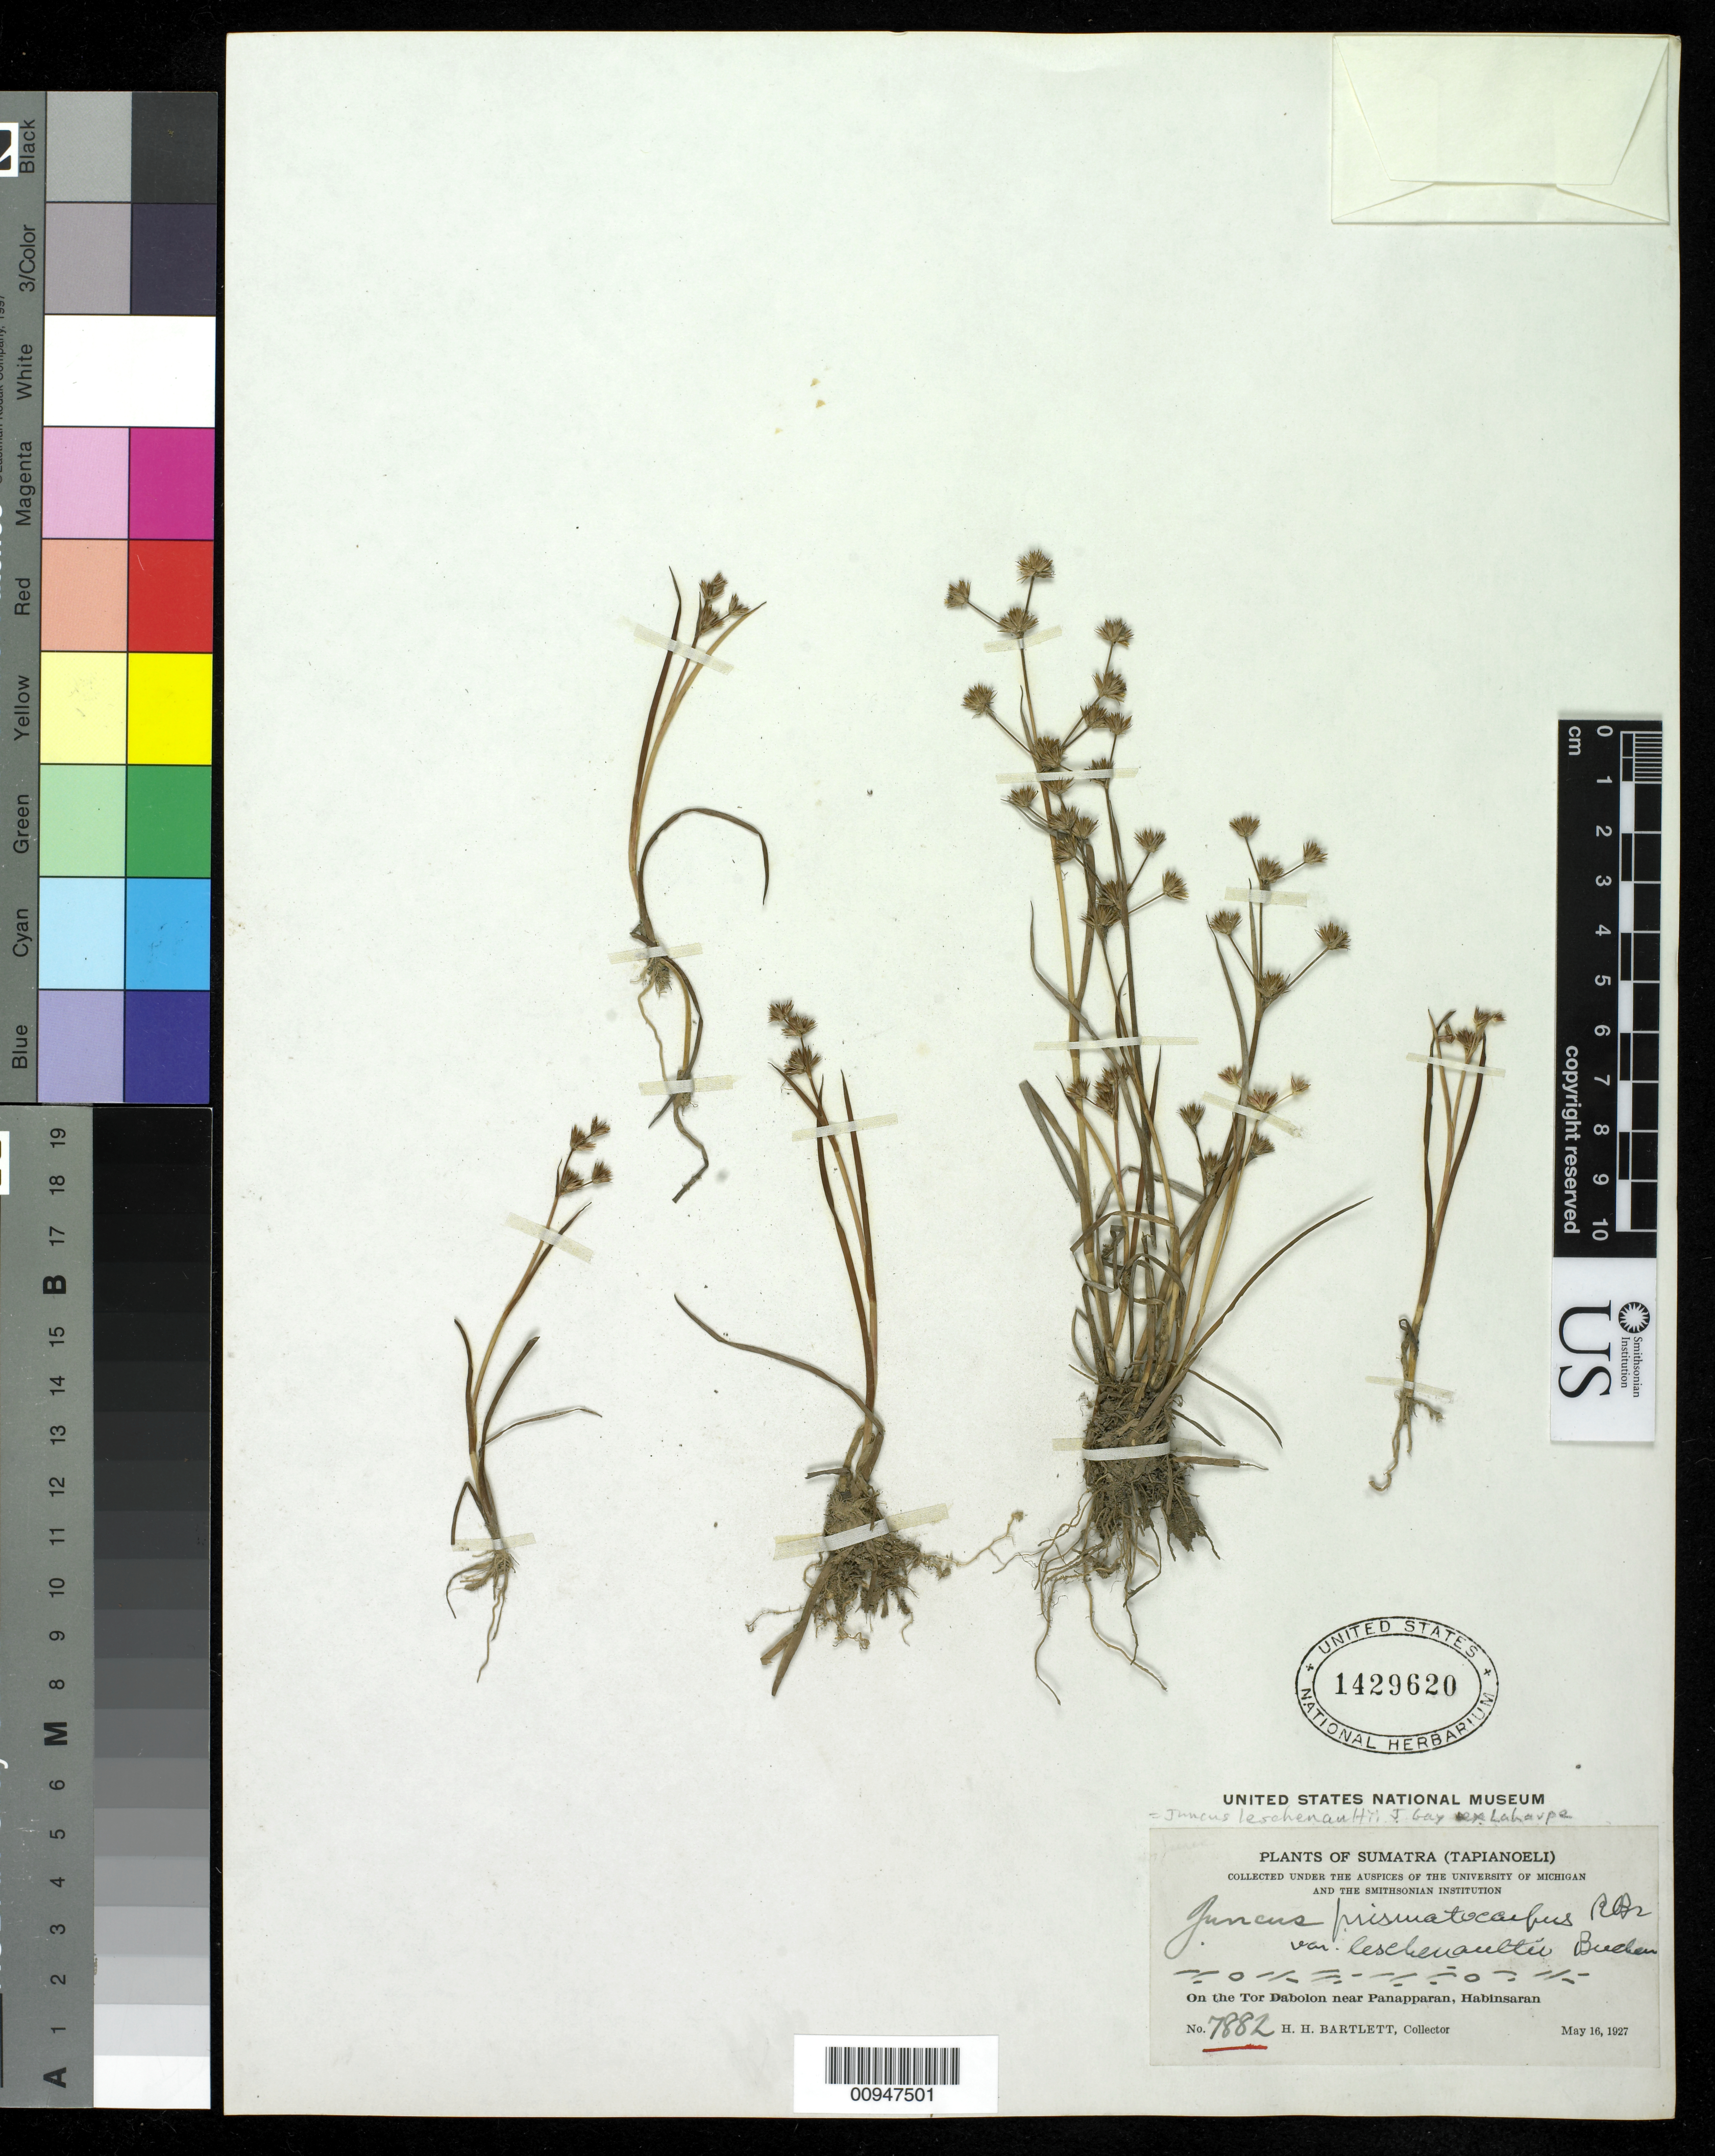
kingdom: Plantae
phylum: Tracheophyta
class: Liliopsida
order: Poales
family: Juncaceae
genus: Juncus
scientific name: Juncus leschenaultii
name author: J. Gay ex Laharpe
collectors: H. H. Bartlett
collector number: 7882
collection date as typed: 16 May 1927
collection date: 1927-05-16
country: Indonesia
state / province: Sumatra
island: Sumatra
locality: On the Tor Dabolon near Panapparan, Habinsaran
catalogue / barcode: US 1429620